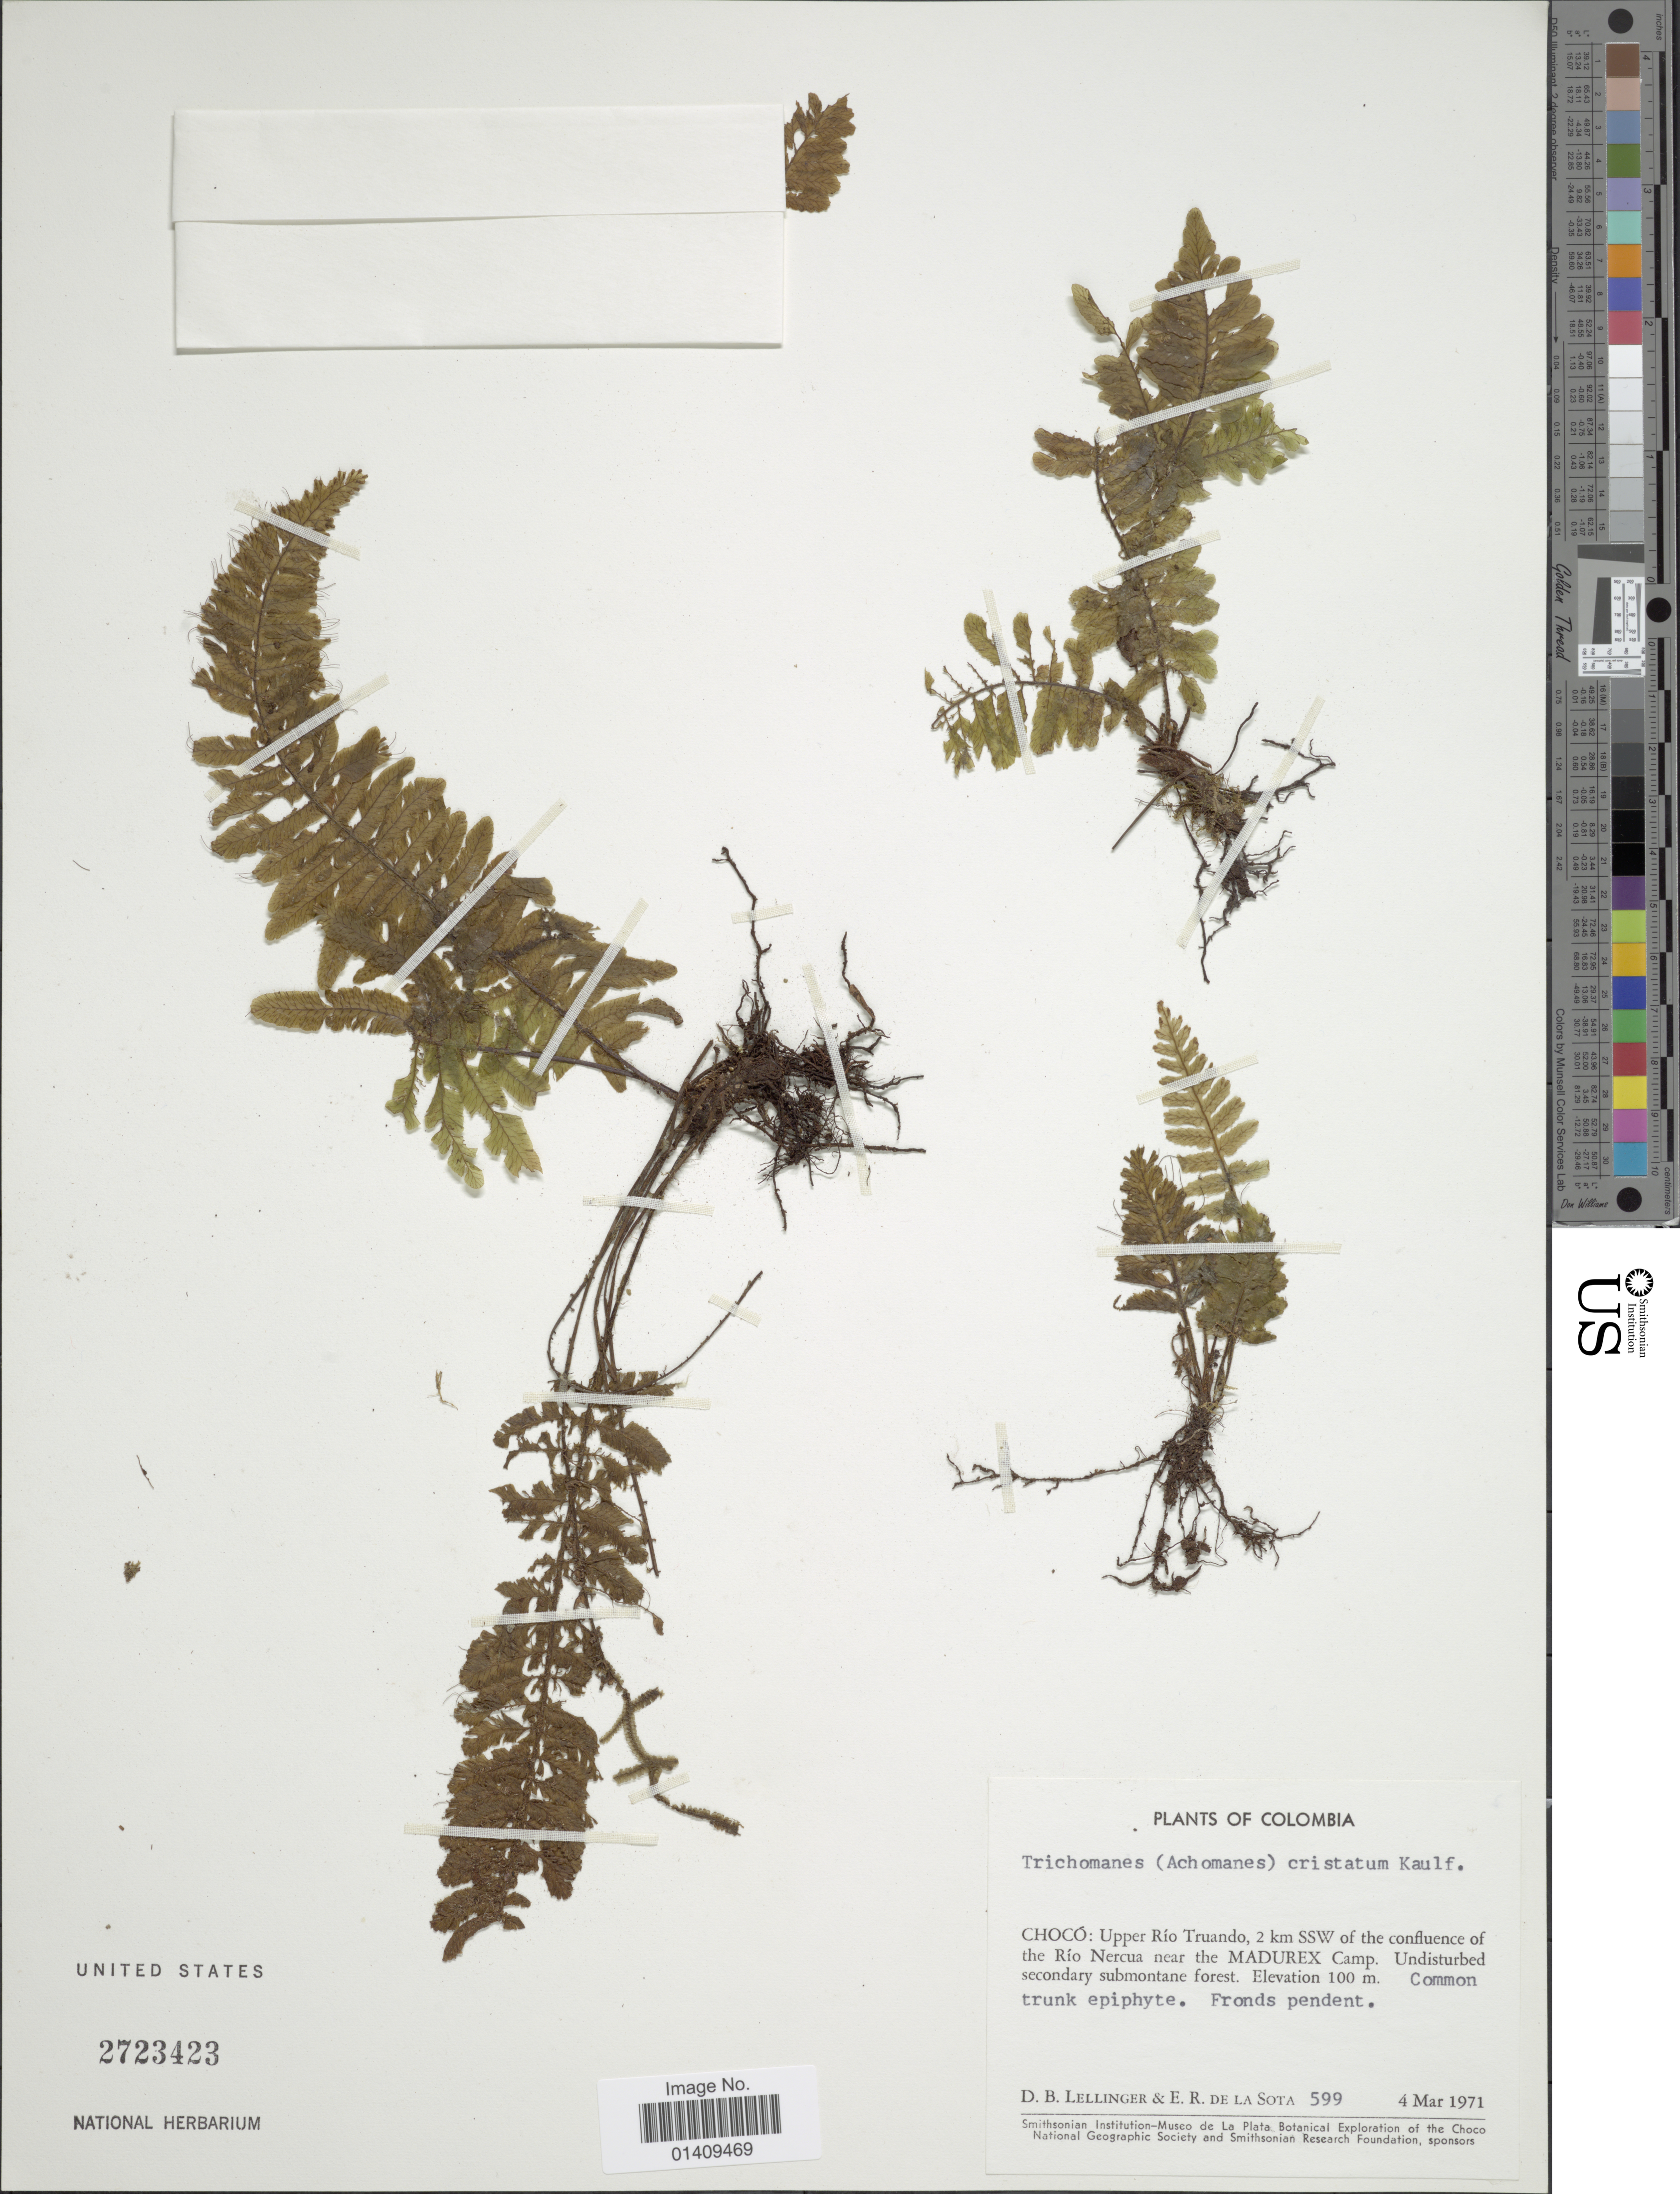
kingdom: Plantae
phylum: Tracheophyta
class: Polypodiopsida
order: Hymenophyllales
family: Hymenophyllaceae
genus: Trichomanes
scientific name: Trichomanes sublabiatum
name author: Bosch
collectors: D. B. Lellinger & E. R. de la Sota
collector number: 599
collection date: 1971-03-04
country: Colombia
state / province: Chocó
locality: Upper Rio Truando 2 km SSW of the confluence of the Rio nercua near the Madurex camp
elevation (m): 100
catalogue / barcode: US 2723423